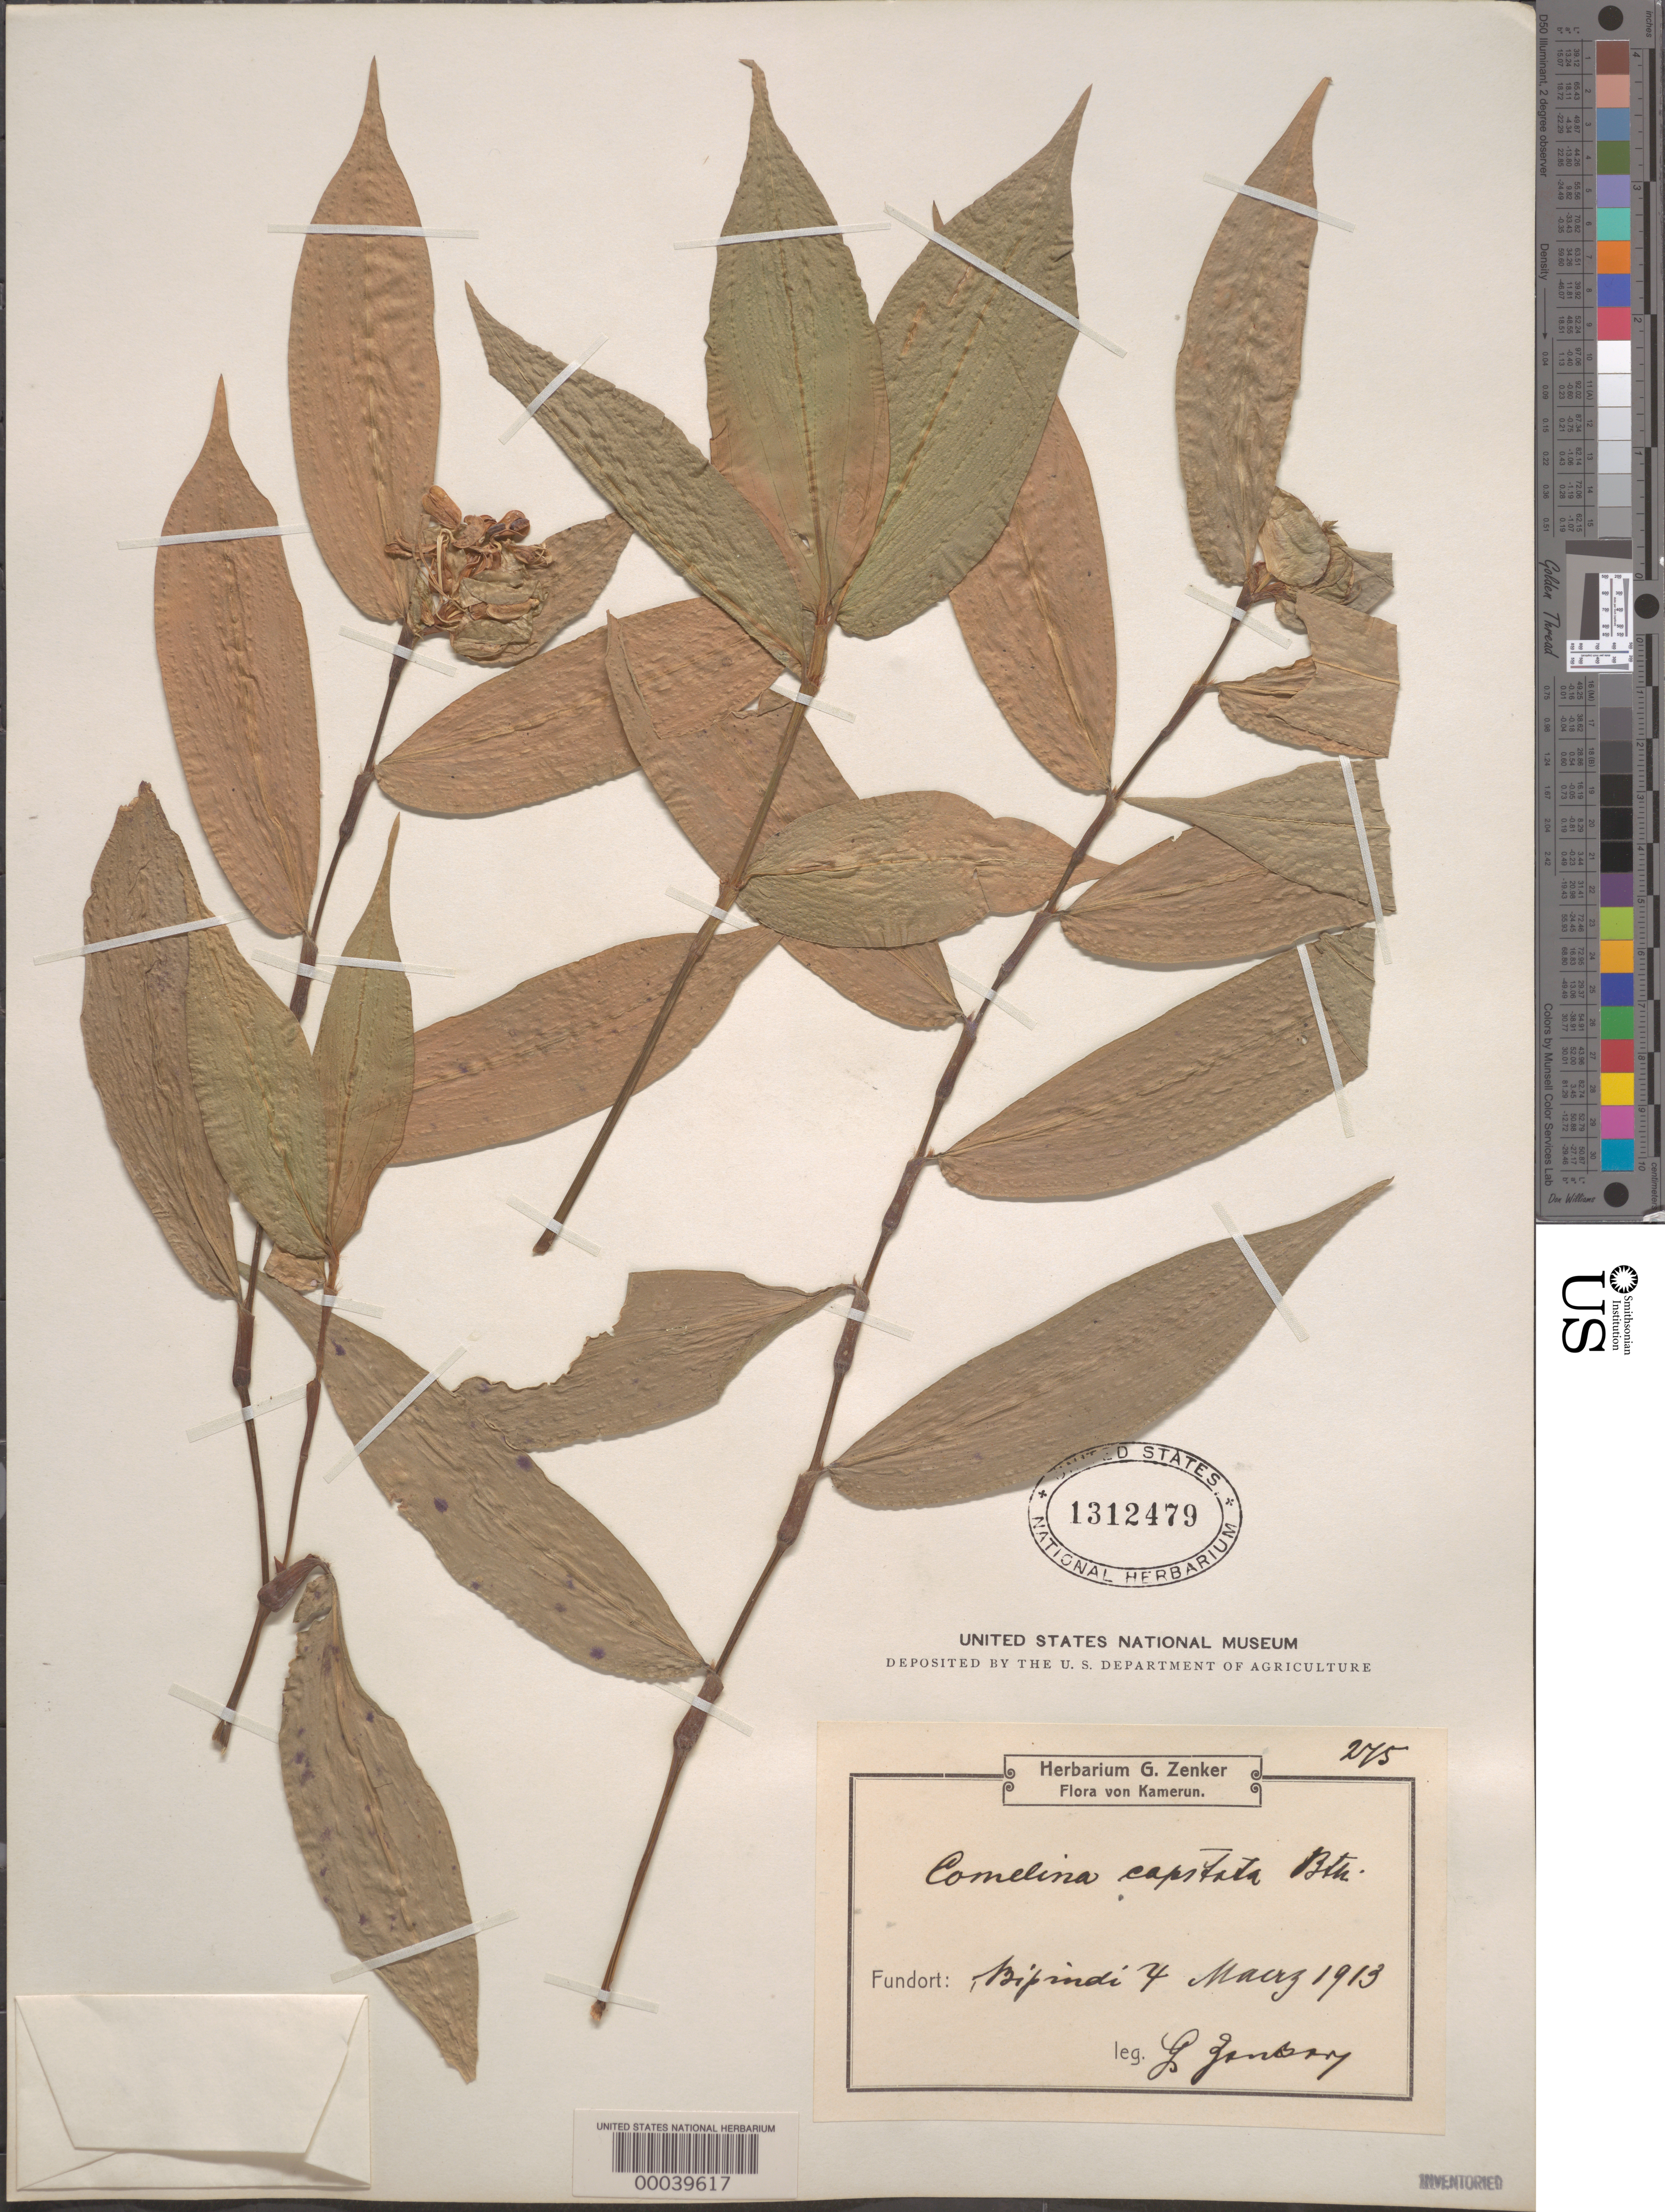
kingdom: Plantae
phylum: Tracheophyta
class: Liliopsida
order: Commelinales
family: Commelinaceae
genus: Commelina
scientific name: Commelina capitata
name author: Benth.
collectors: G. A. Zenker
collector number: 275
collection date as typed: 04 Mar 1913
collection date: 1913-03-04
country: Cameroon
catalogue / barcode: US 1312479